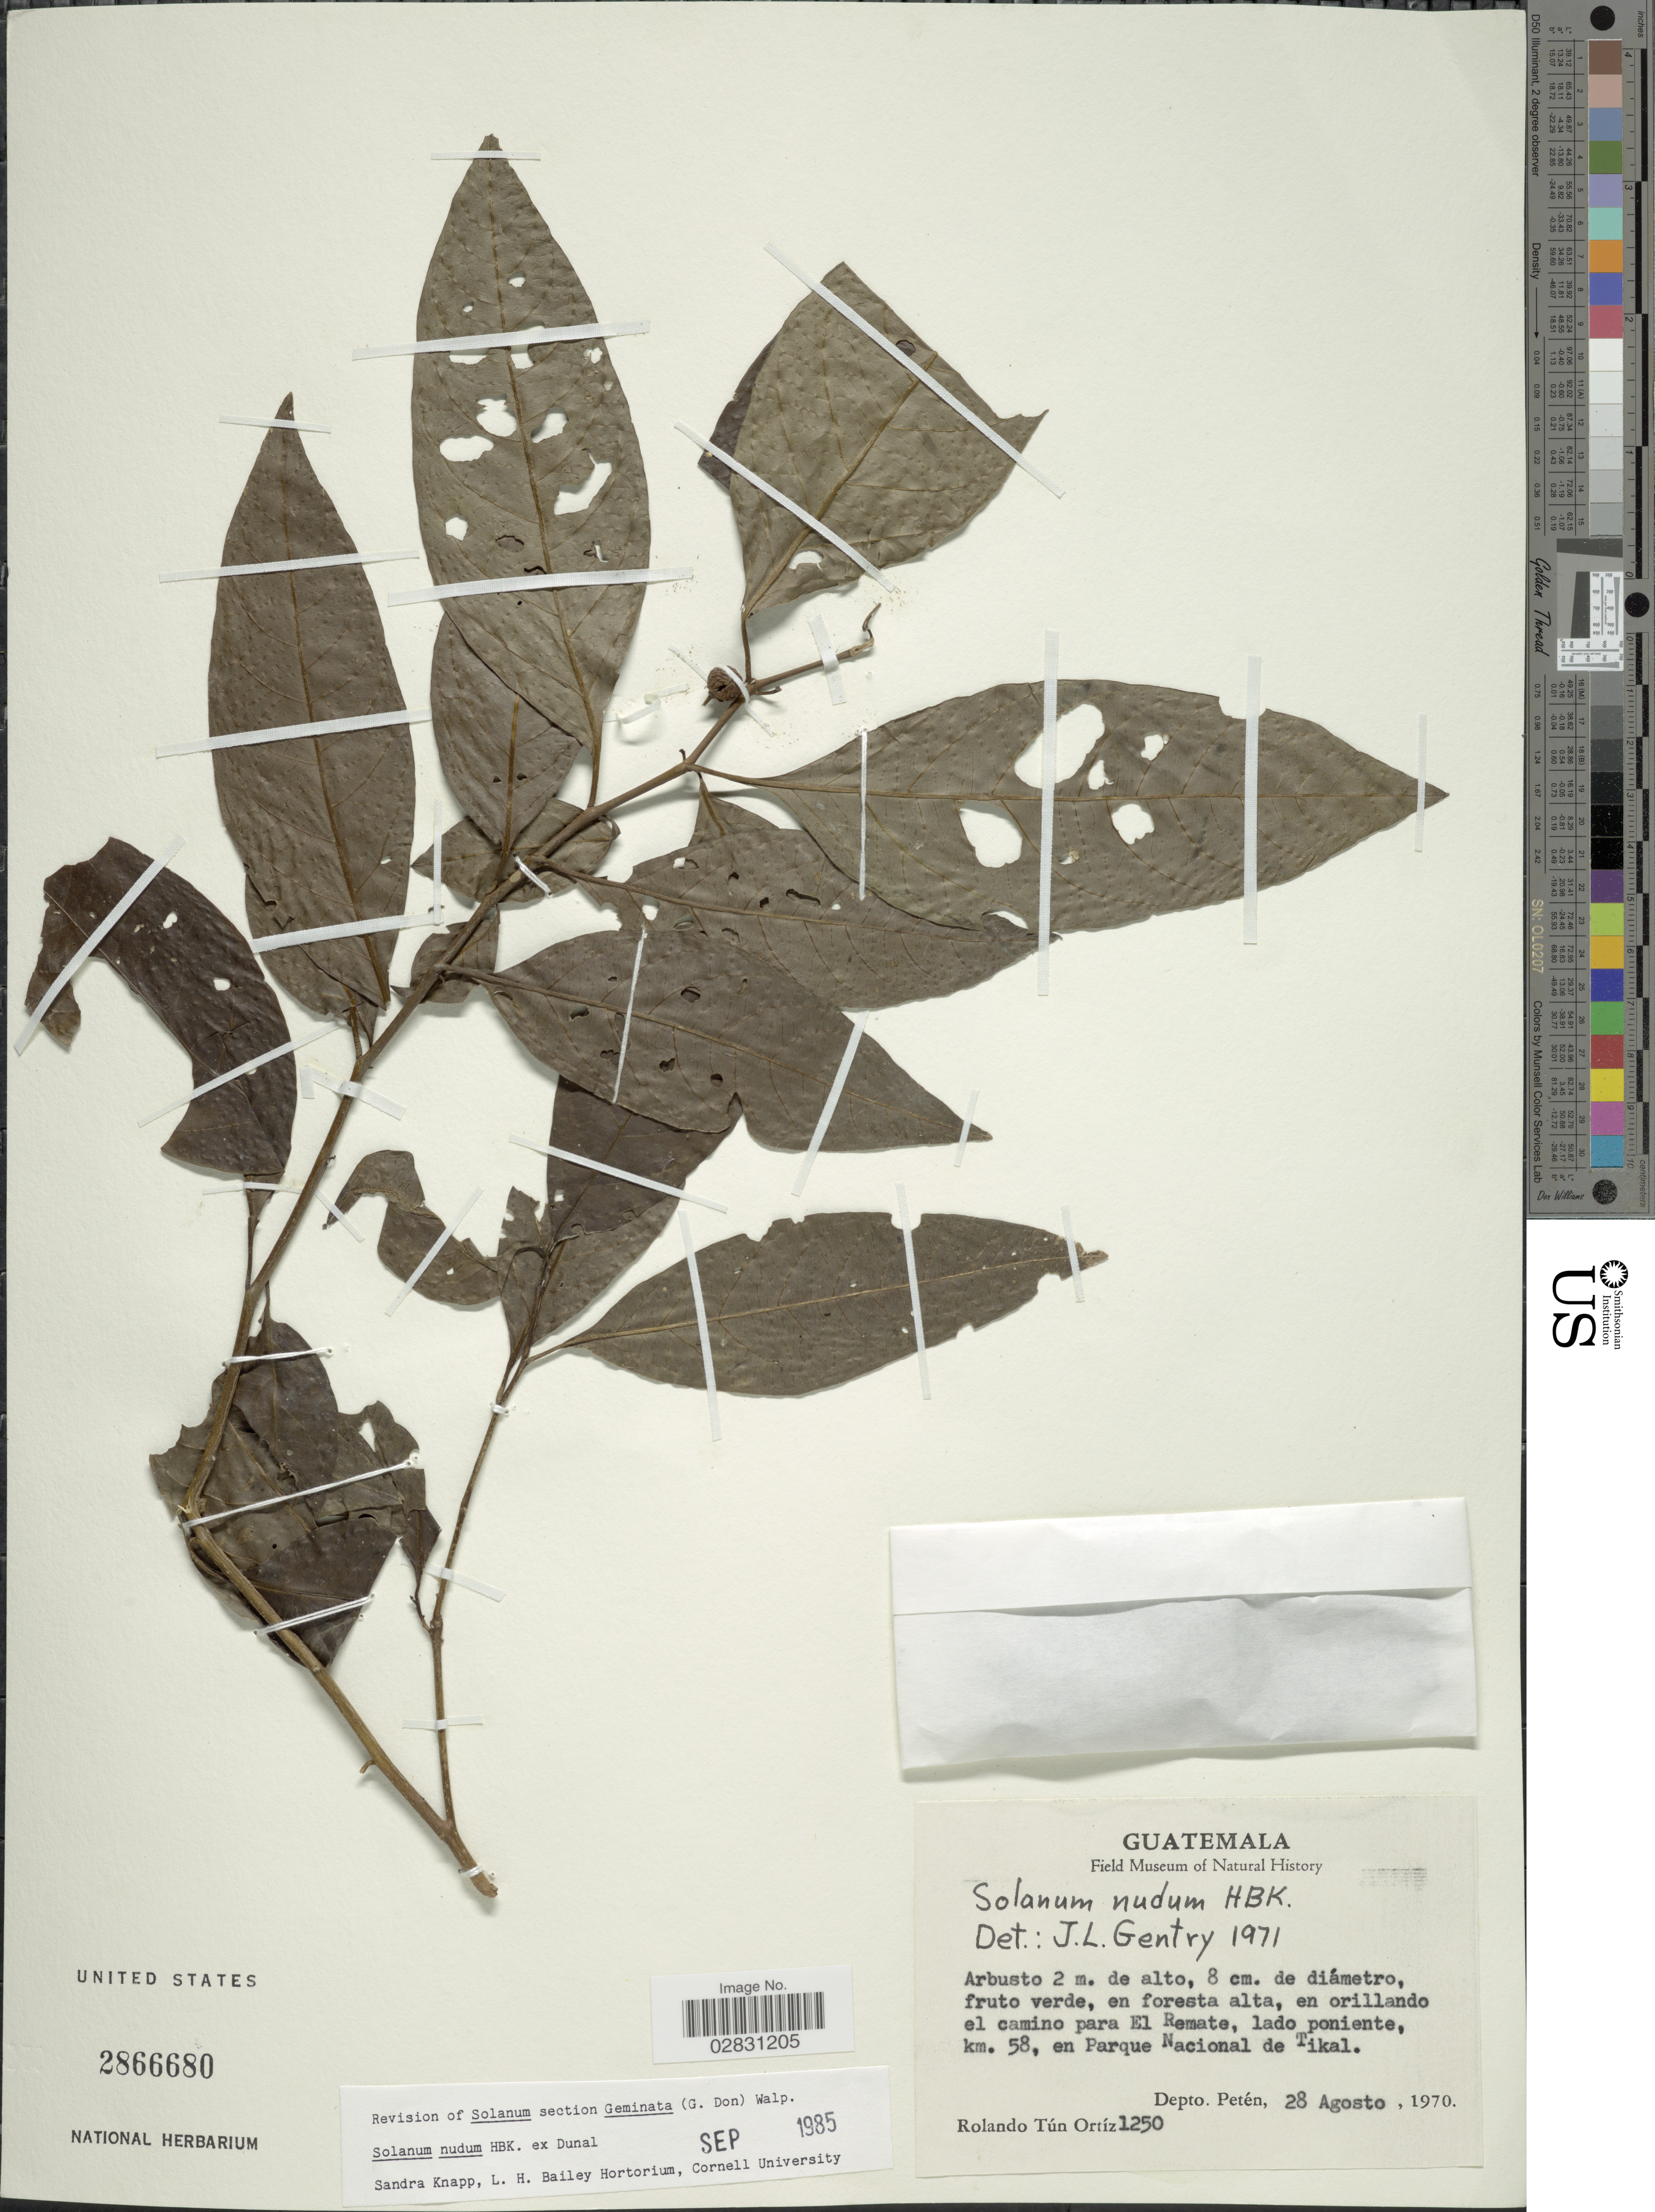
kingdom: Plantae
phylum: Tracheophyta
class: Magnoliopsida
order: Solanales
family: Solanaceae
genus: Solanum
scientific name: Solanum nudum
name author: Humb. & Bonpl. ex Dunal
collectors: R. T. Ortíz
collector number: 1250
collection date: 1970-08-28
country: Guatemala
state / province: El Petén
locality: En orillando el camino para El Remate, lado poniente, km. 58, en Parque Nacional deTikal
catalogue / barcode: US 2866680